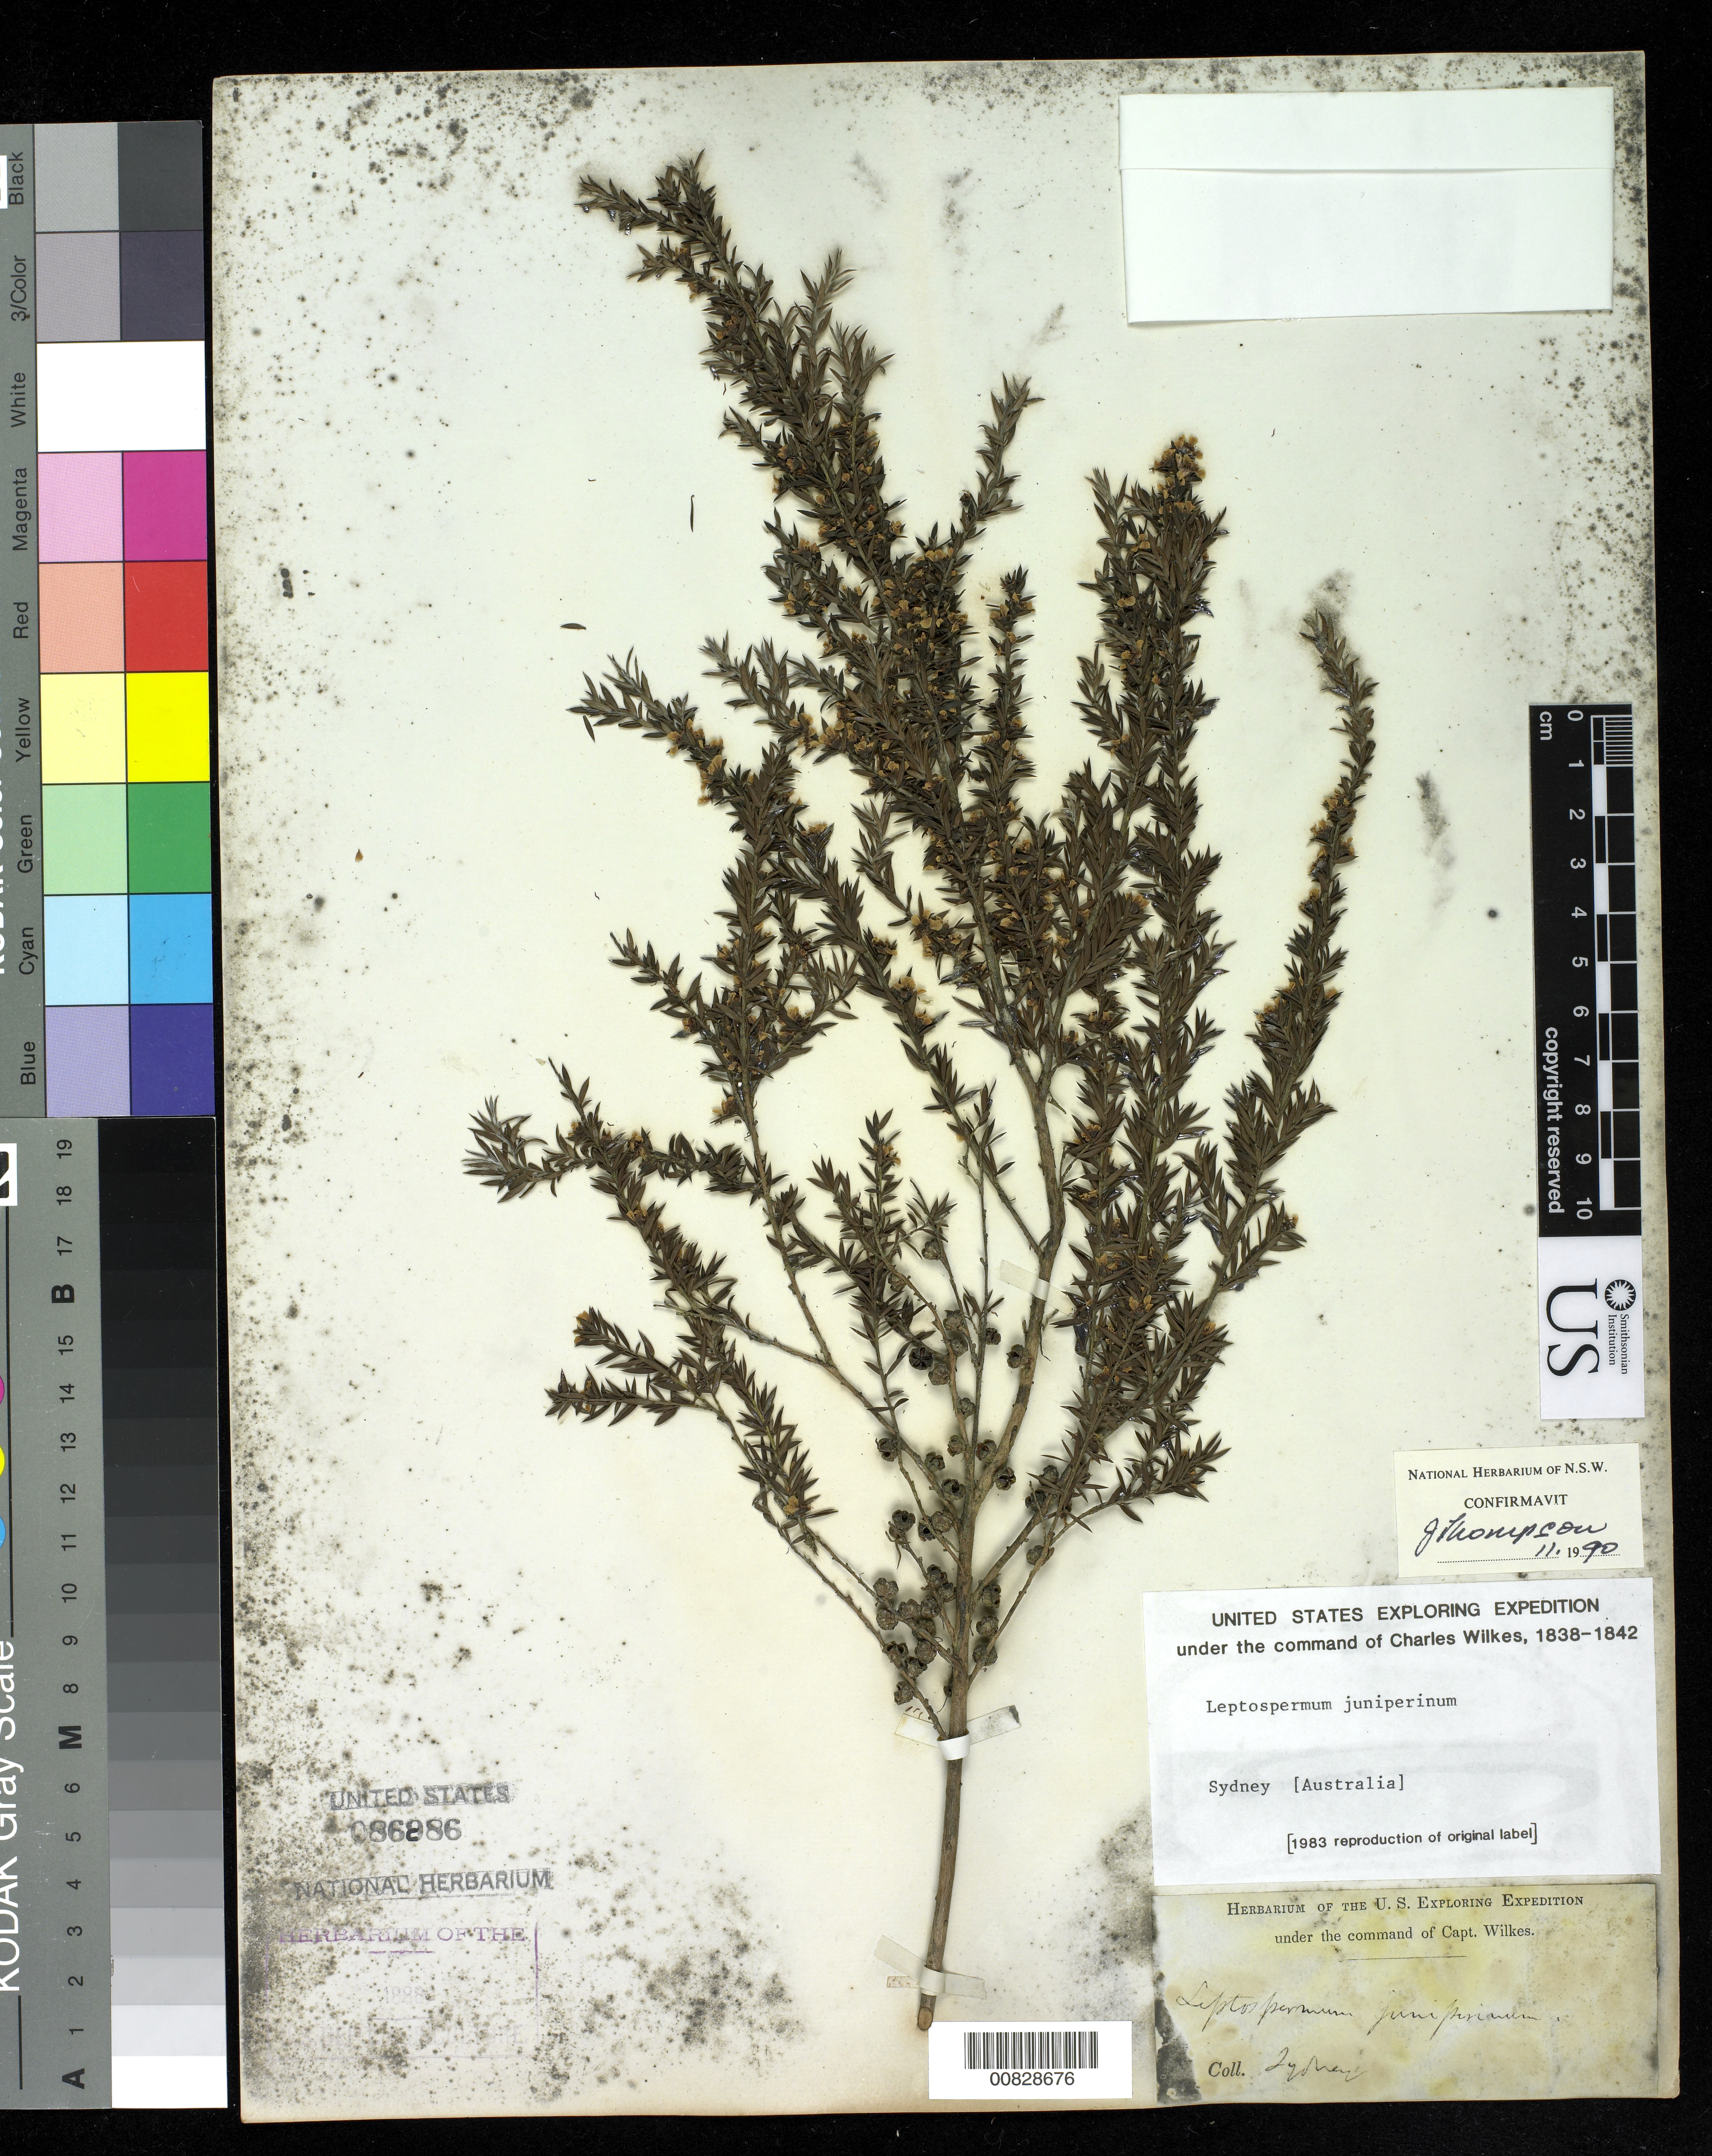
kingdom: Plantae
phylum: Tracheophyta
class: Magnoliopsida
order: Myrtales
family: Myrtaceae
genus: Leptospermum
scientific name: Leptospermum juniperinum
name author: Sm.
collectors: Wilkes Explor. Exped.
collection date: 1838/1842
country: Australia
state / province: New South Wales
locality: Sydney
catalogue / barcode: US 8686